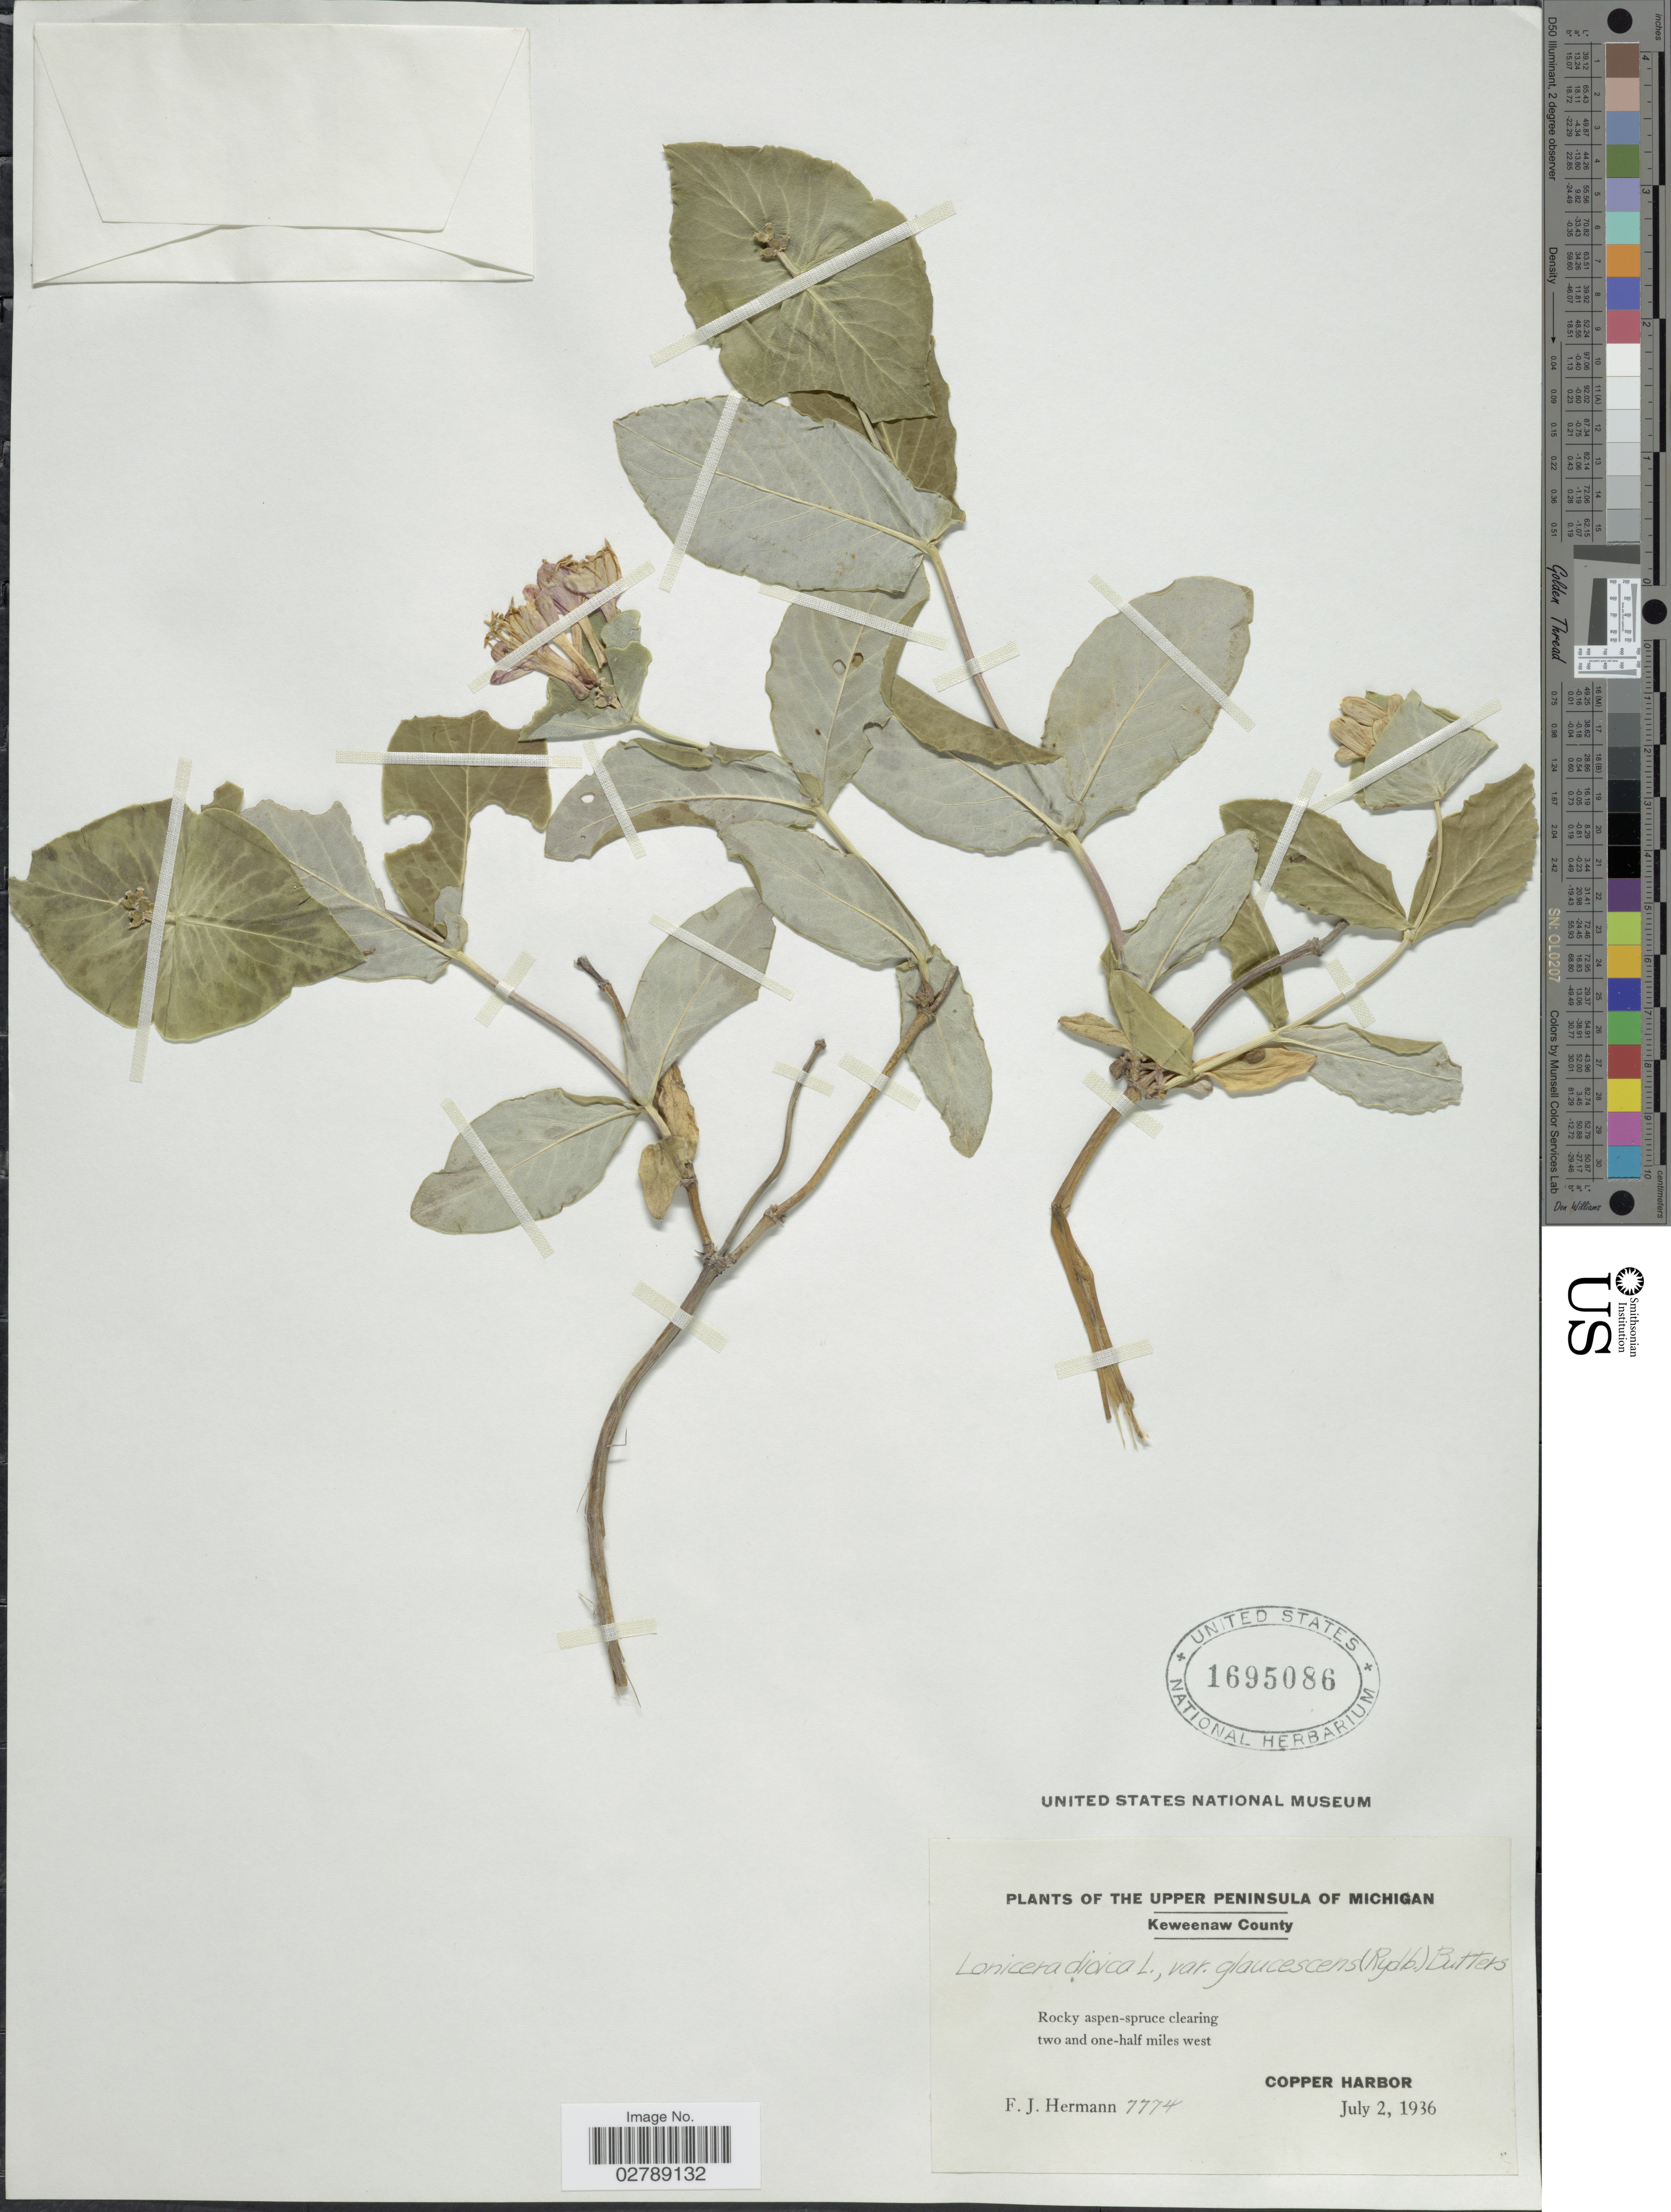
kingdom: Plantae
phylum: Tracheophyta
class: Magnoliopsida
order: Dipsacales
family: Caprifoliaceae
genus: Lonicera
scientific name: Lonicera dioica var. glaucescens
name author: (Rydb.) Butters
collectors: F. J. Hermann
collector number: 7774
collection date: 1936-07-02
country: United States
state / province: Michigan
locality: The Upper Peninsula of Michigan. Keweenaw County. Rocky aspen-spruce clearing two and one-half miles west. Copper Harbor.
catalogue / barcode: US 1695086